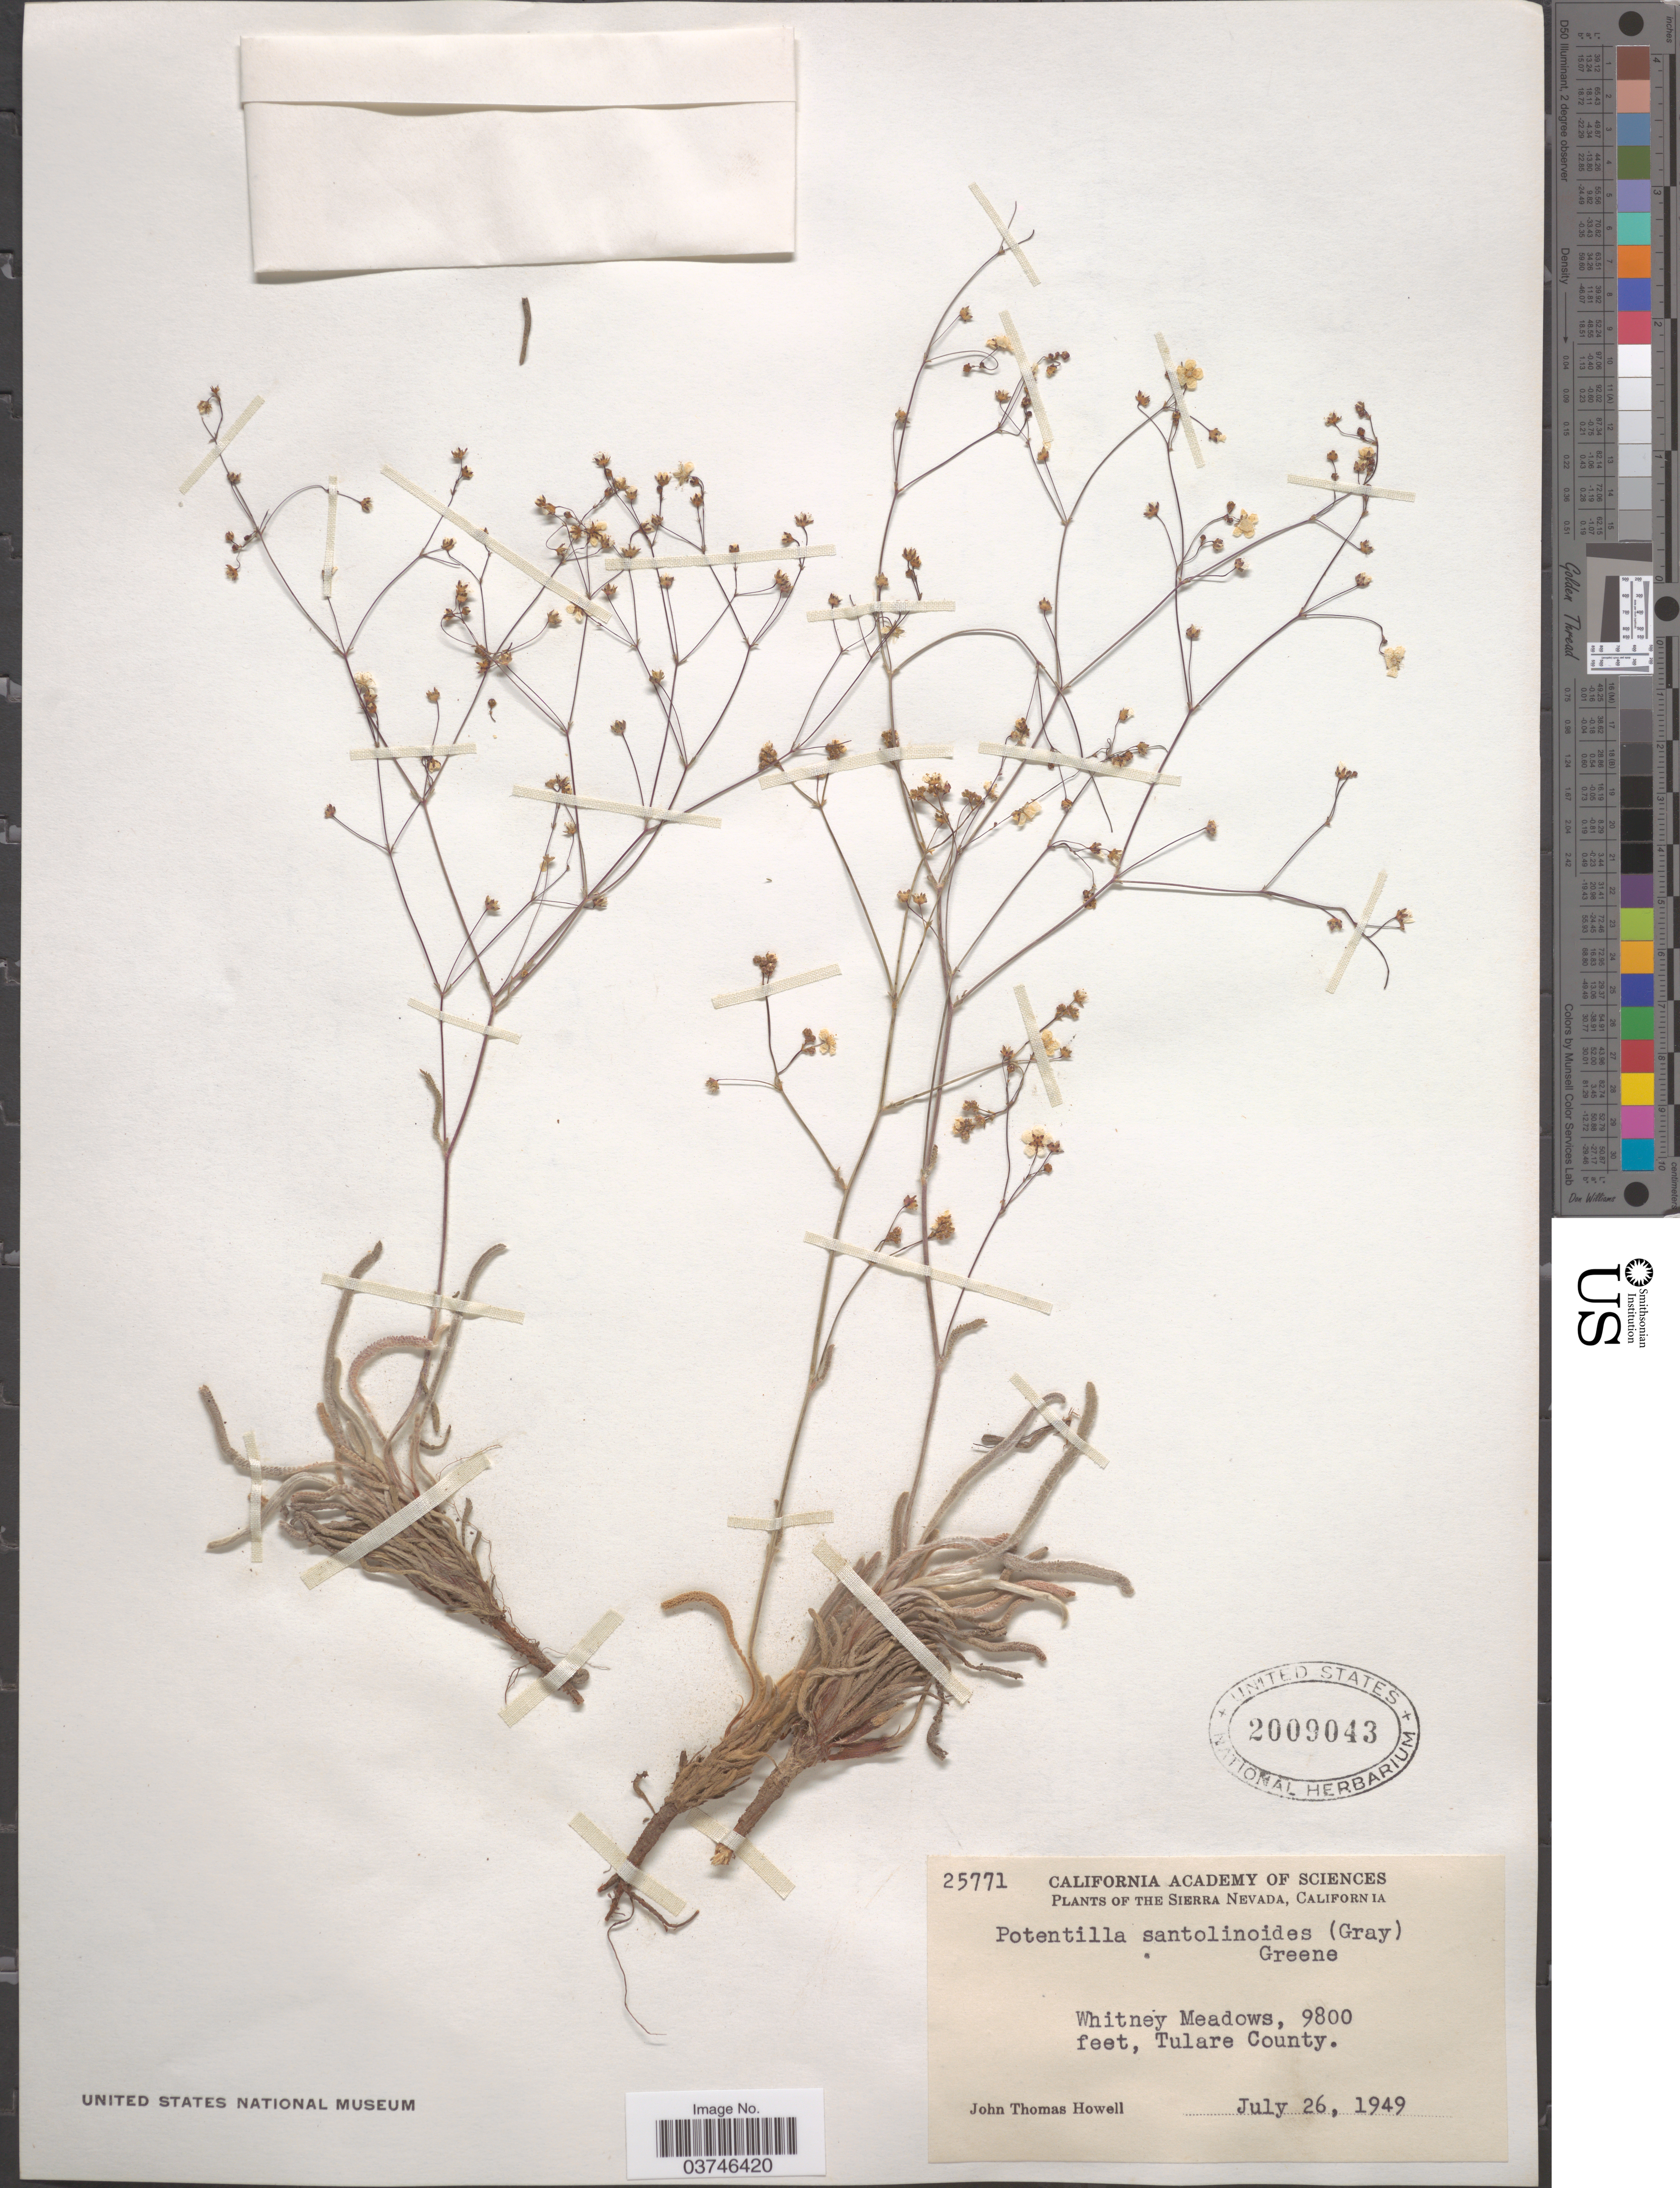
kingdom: Plantae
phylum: Tracheophyta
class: Magnoliopsida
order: Rosales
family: Rosaceae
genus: Potentilla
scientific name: Potentilla santalinoides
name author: (A. Gray) Greene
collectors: J. T. Howell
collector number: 25771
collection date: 1949-07-26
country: United States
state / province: California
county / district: Tulare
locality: The Sierra Nevada. Whitney Meadows, Tulare County.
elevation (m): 2987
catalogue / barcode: US 2009043